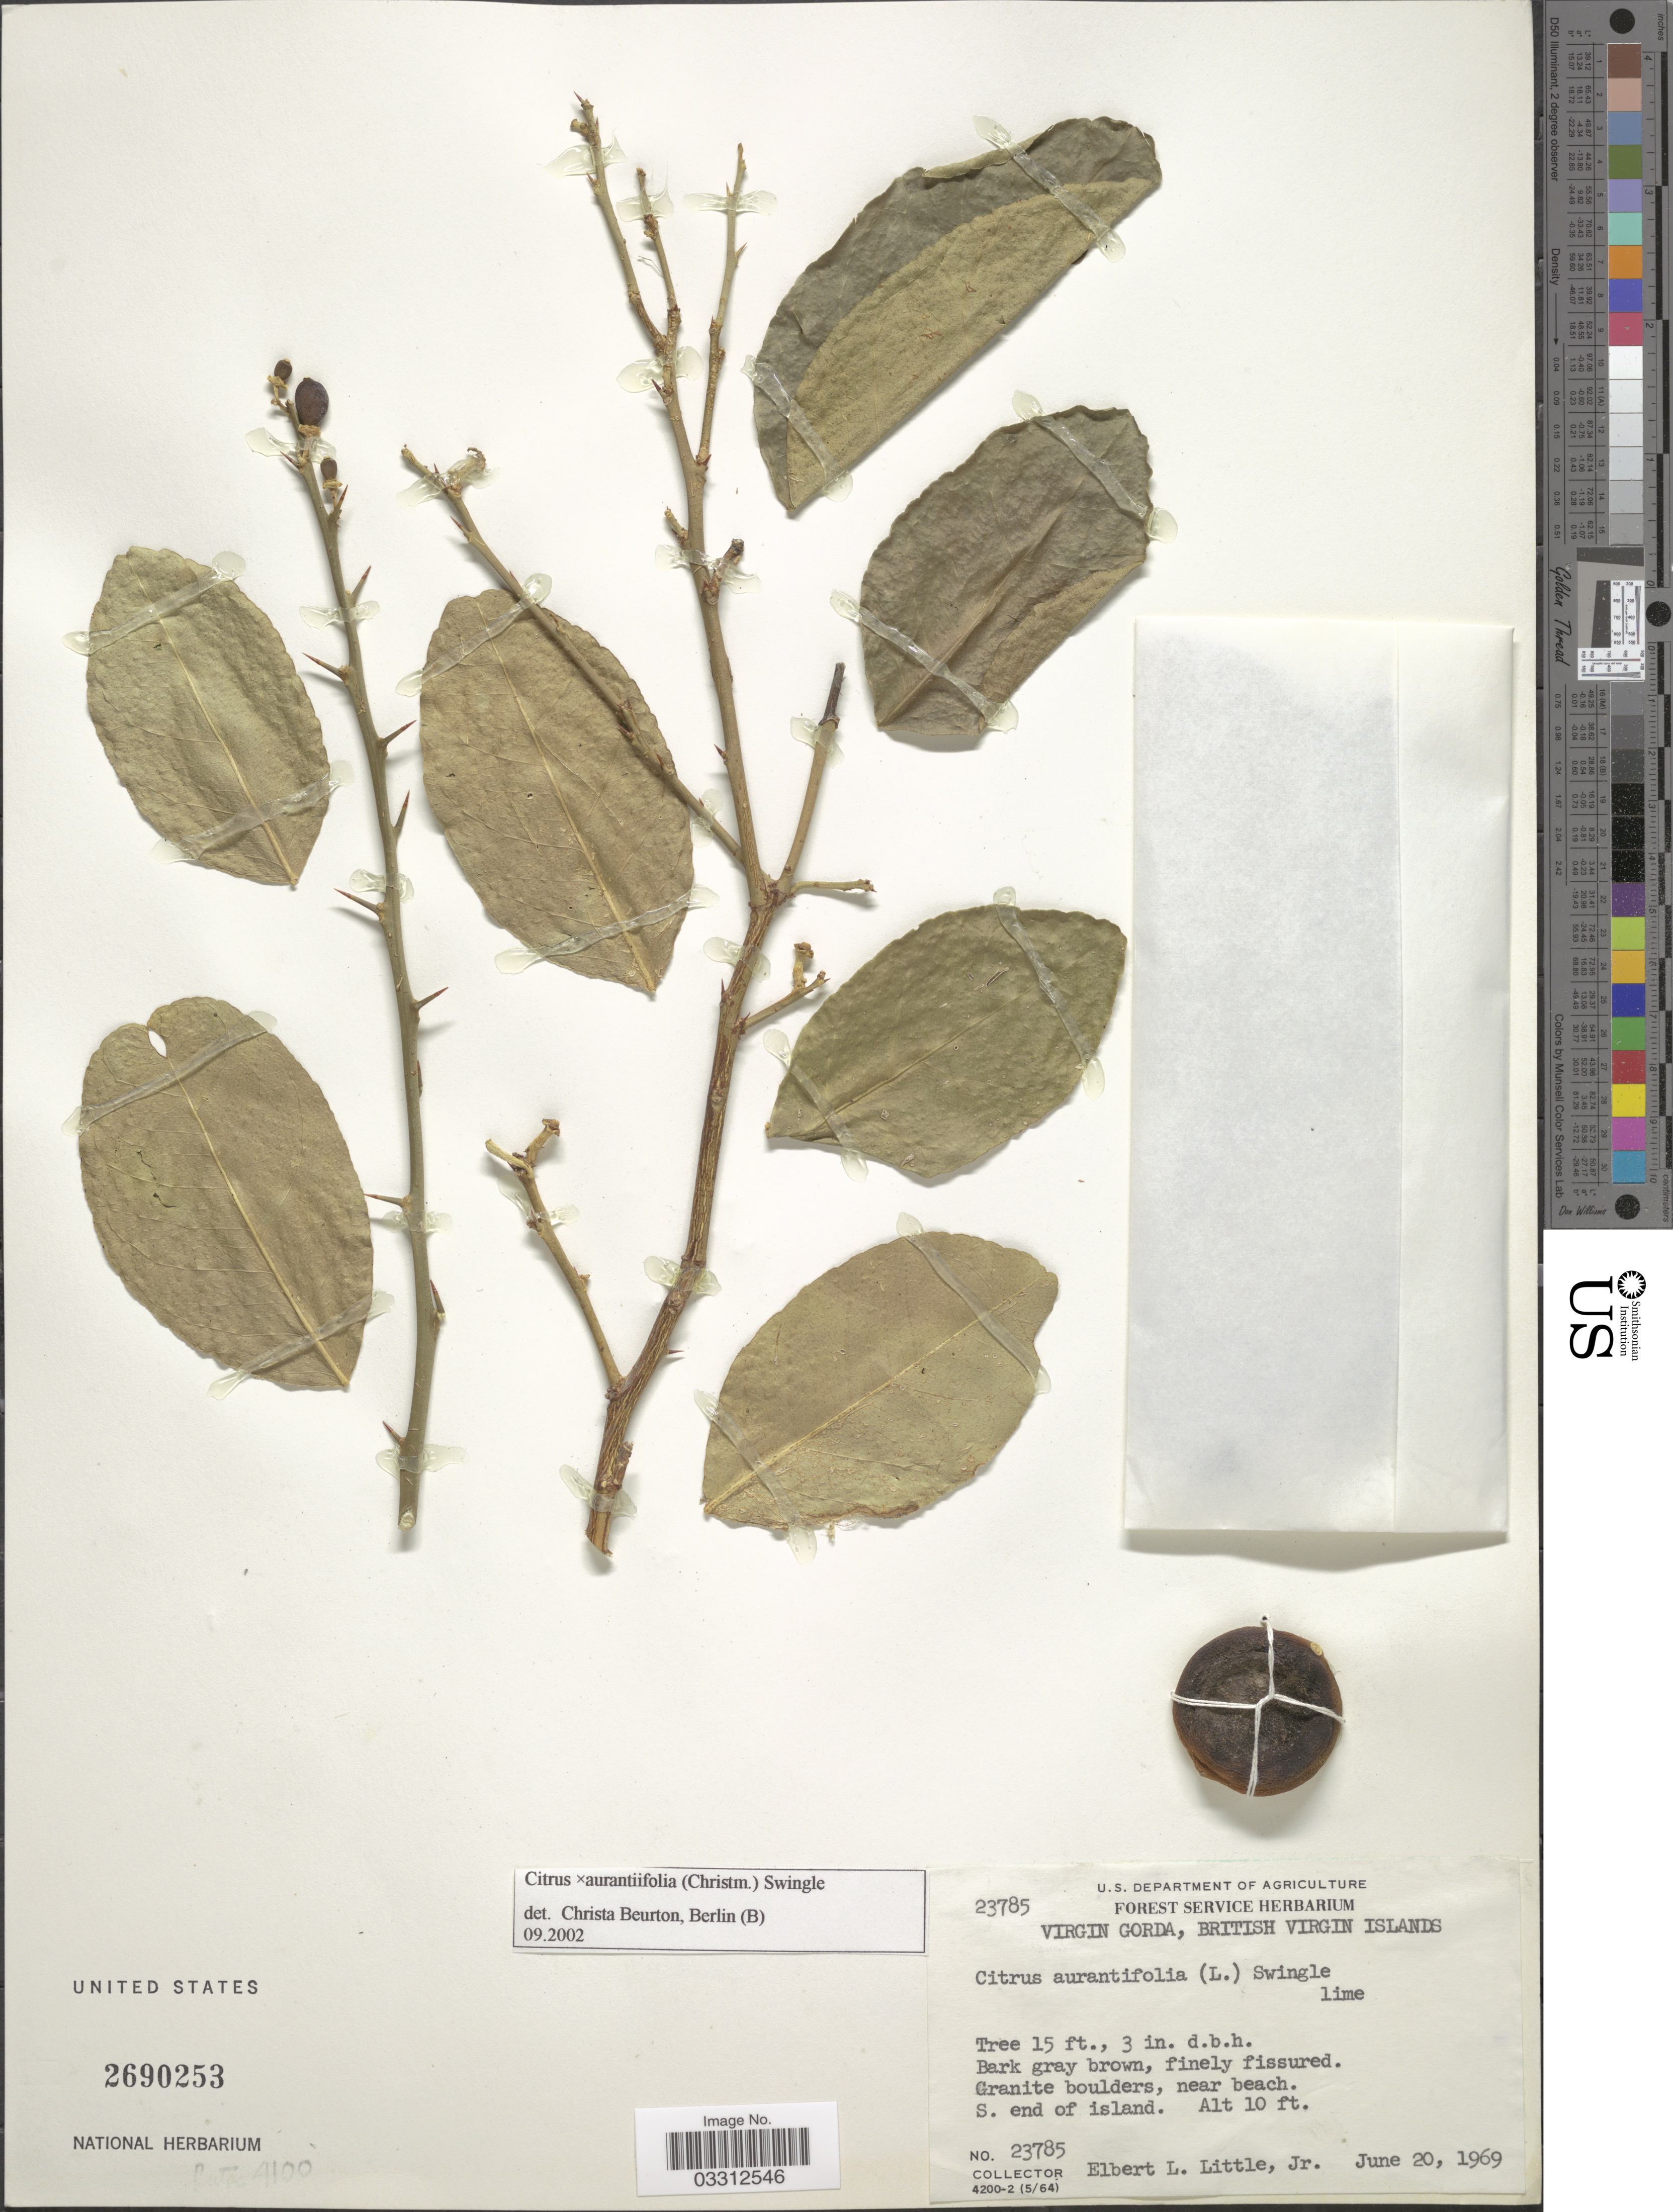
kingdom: Plantae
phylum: Tracheophyta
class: Magnoliopsida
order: Sapindales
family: Rutaceae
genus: Citrus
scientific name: Citrus x aurantifolia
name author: (Christm.) Swingle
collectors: E. L. Little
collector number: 23785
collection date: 1969-06-20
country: British Virgin Islands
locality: Virgin Gorda. S. end of island.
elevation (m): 3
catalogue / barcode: US 2690253